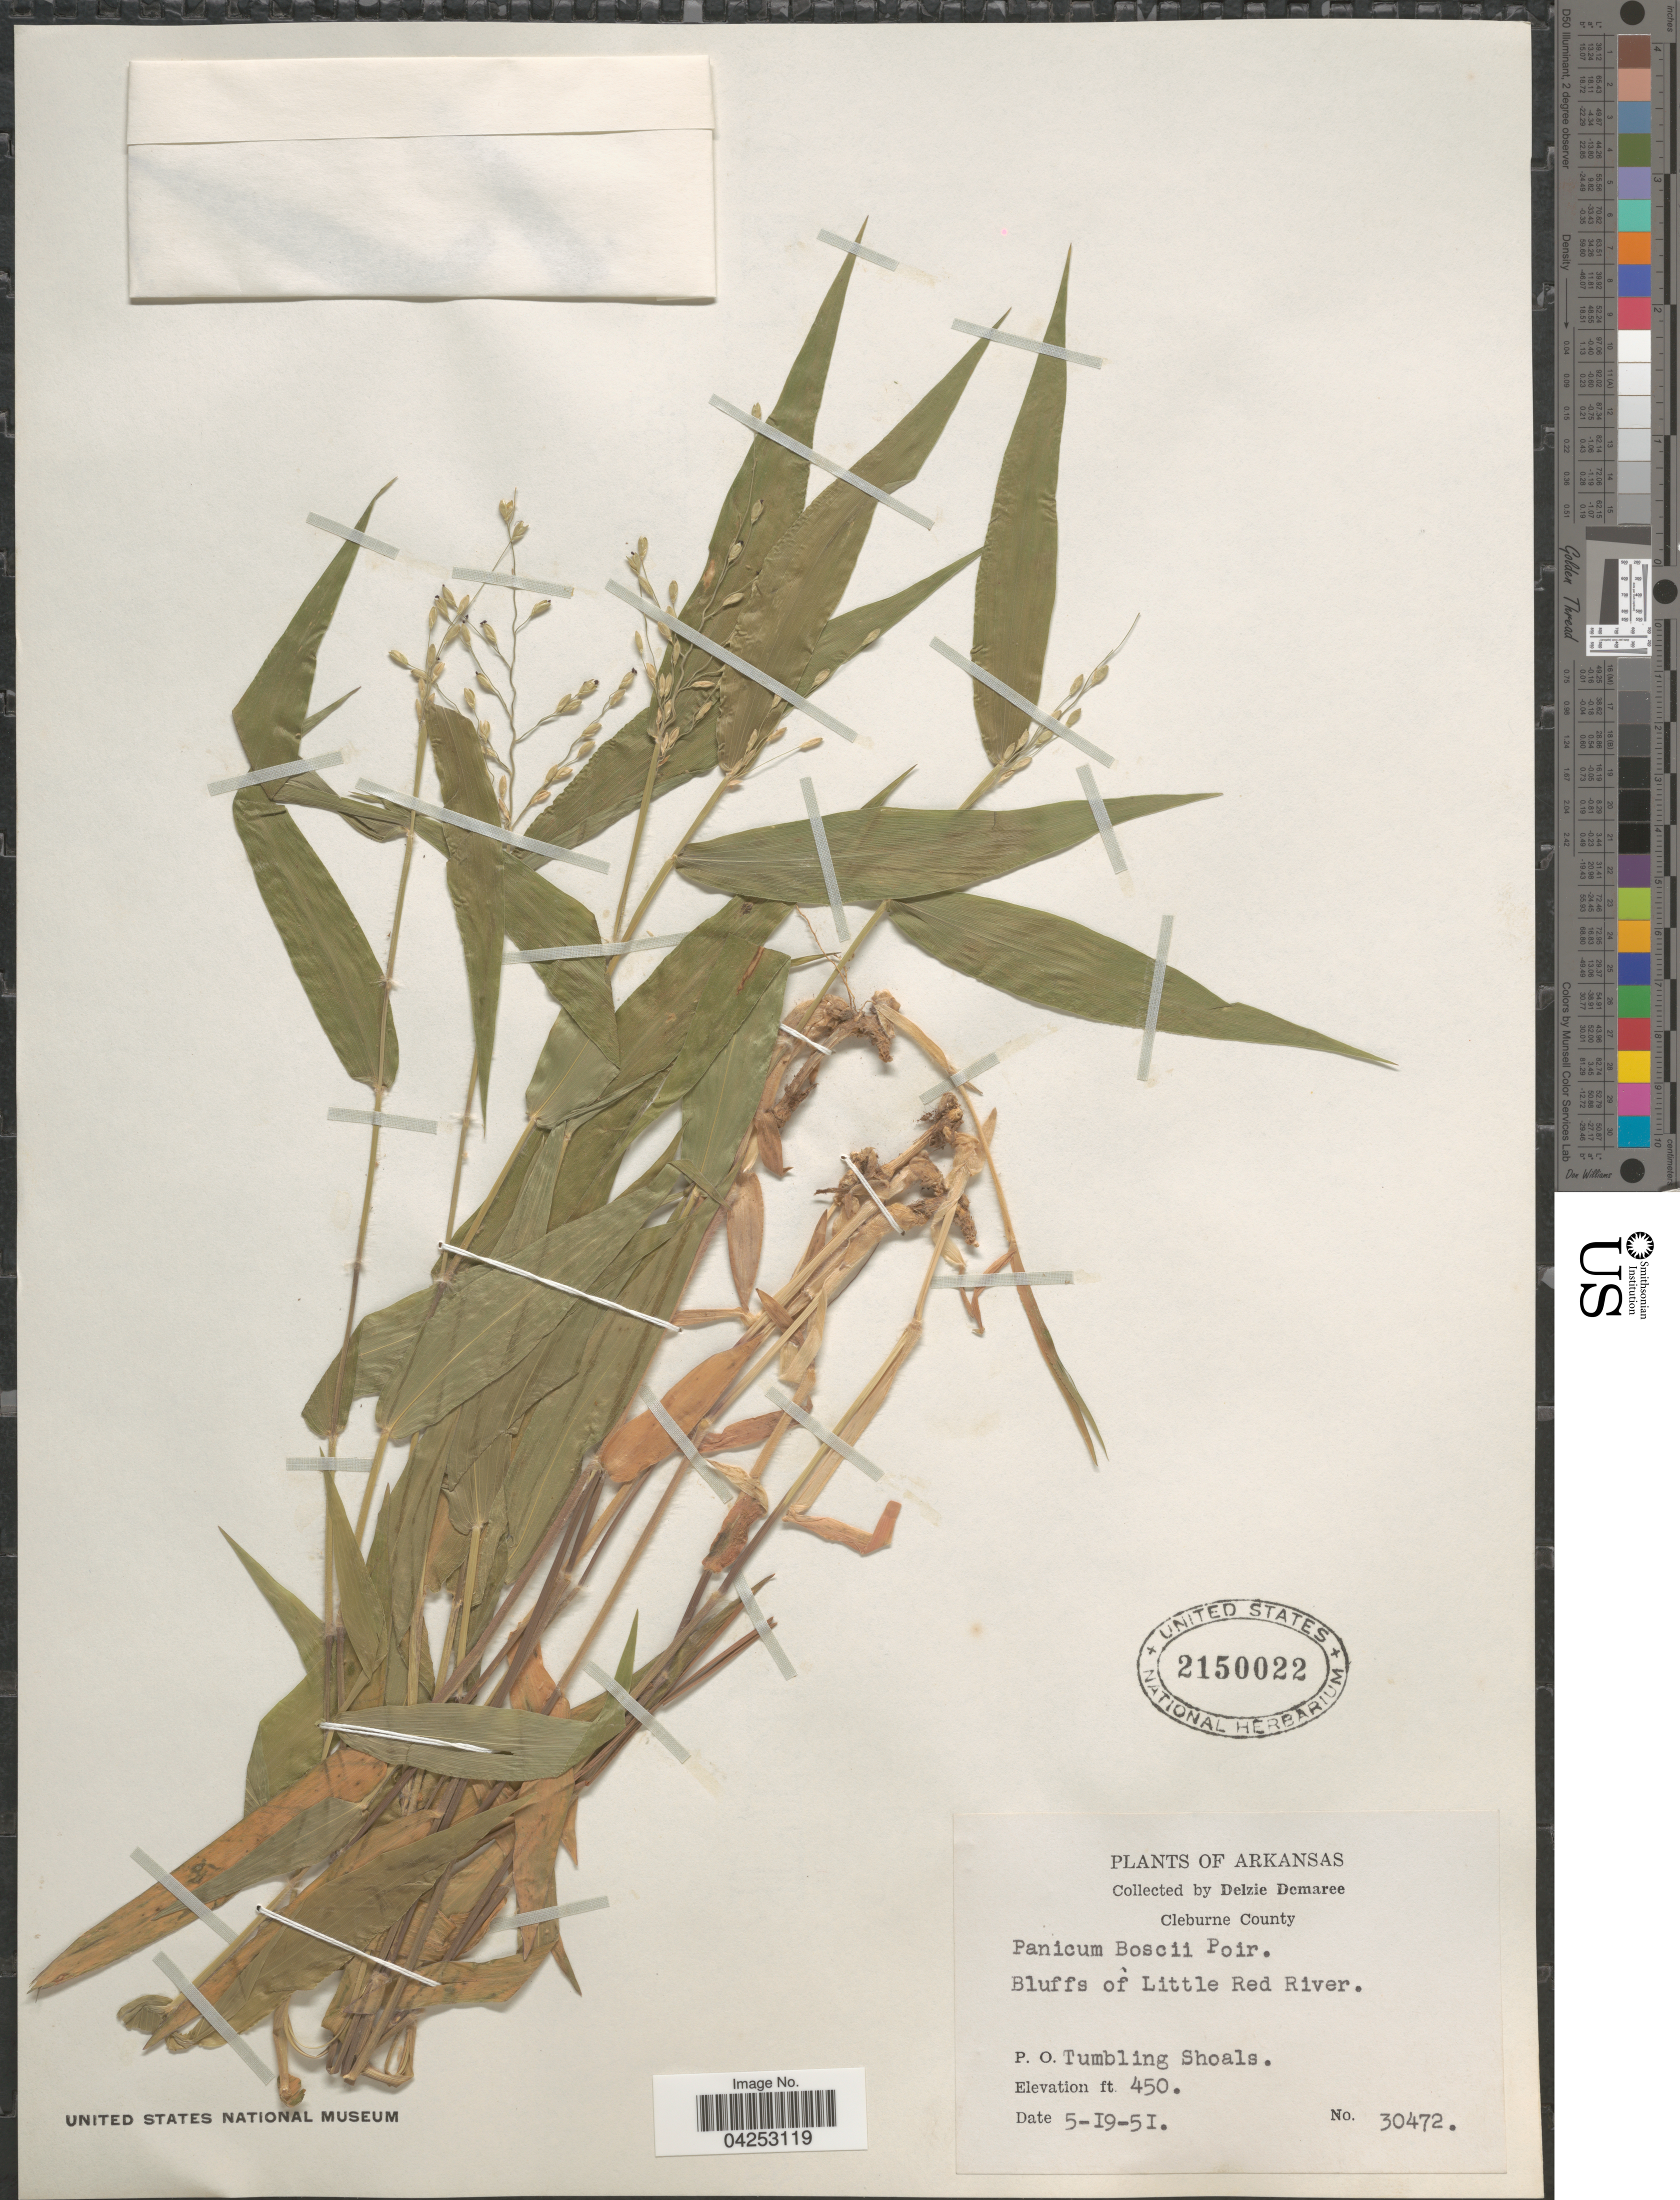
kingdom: Plantae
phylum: Tracheophyta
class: Liliopsida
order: Poales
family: Poaceae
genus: Dichanthelium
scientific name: Dichanthelium boscii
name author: (Poir.) Gould & C.A. Clark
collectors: D. Demaree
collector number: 30472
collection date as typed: Transcribed d/m/y: 19/5/51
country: United States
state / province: Arkansas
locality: Cleburne County. Bluffs of Little Red River. P. O. Tumbling Shoals.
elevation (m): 137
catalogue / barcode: US 2150022